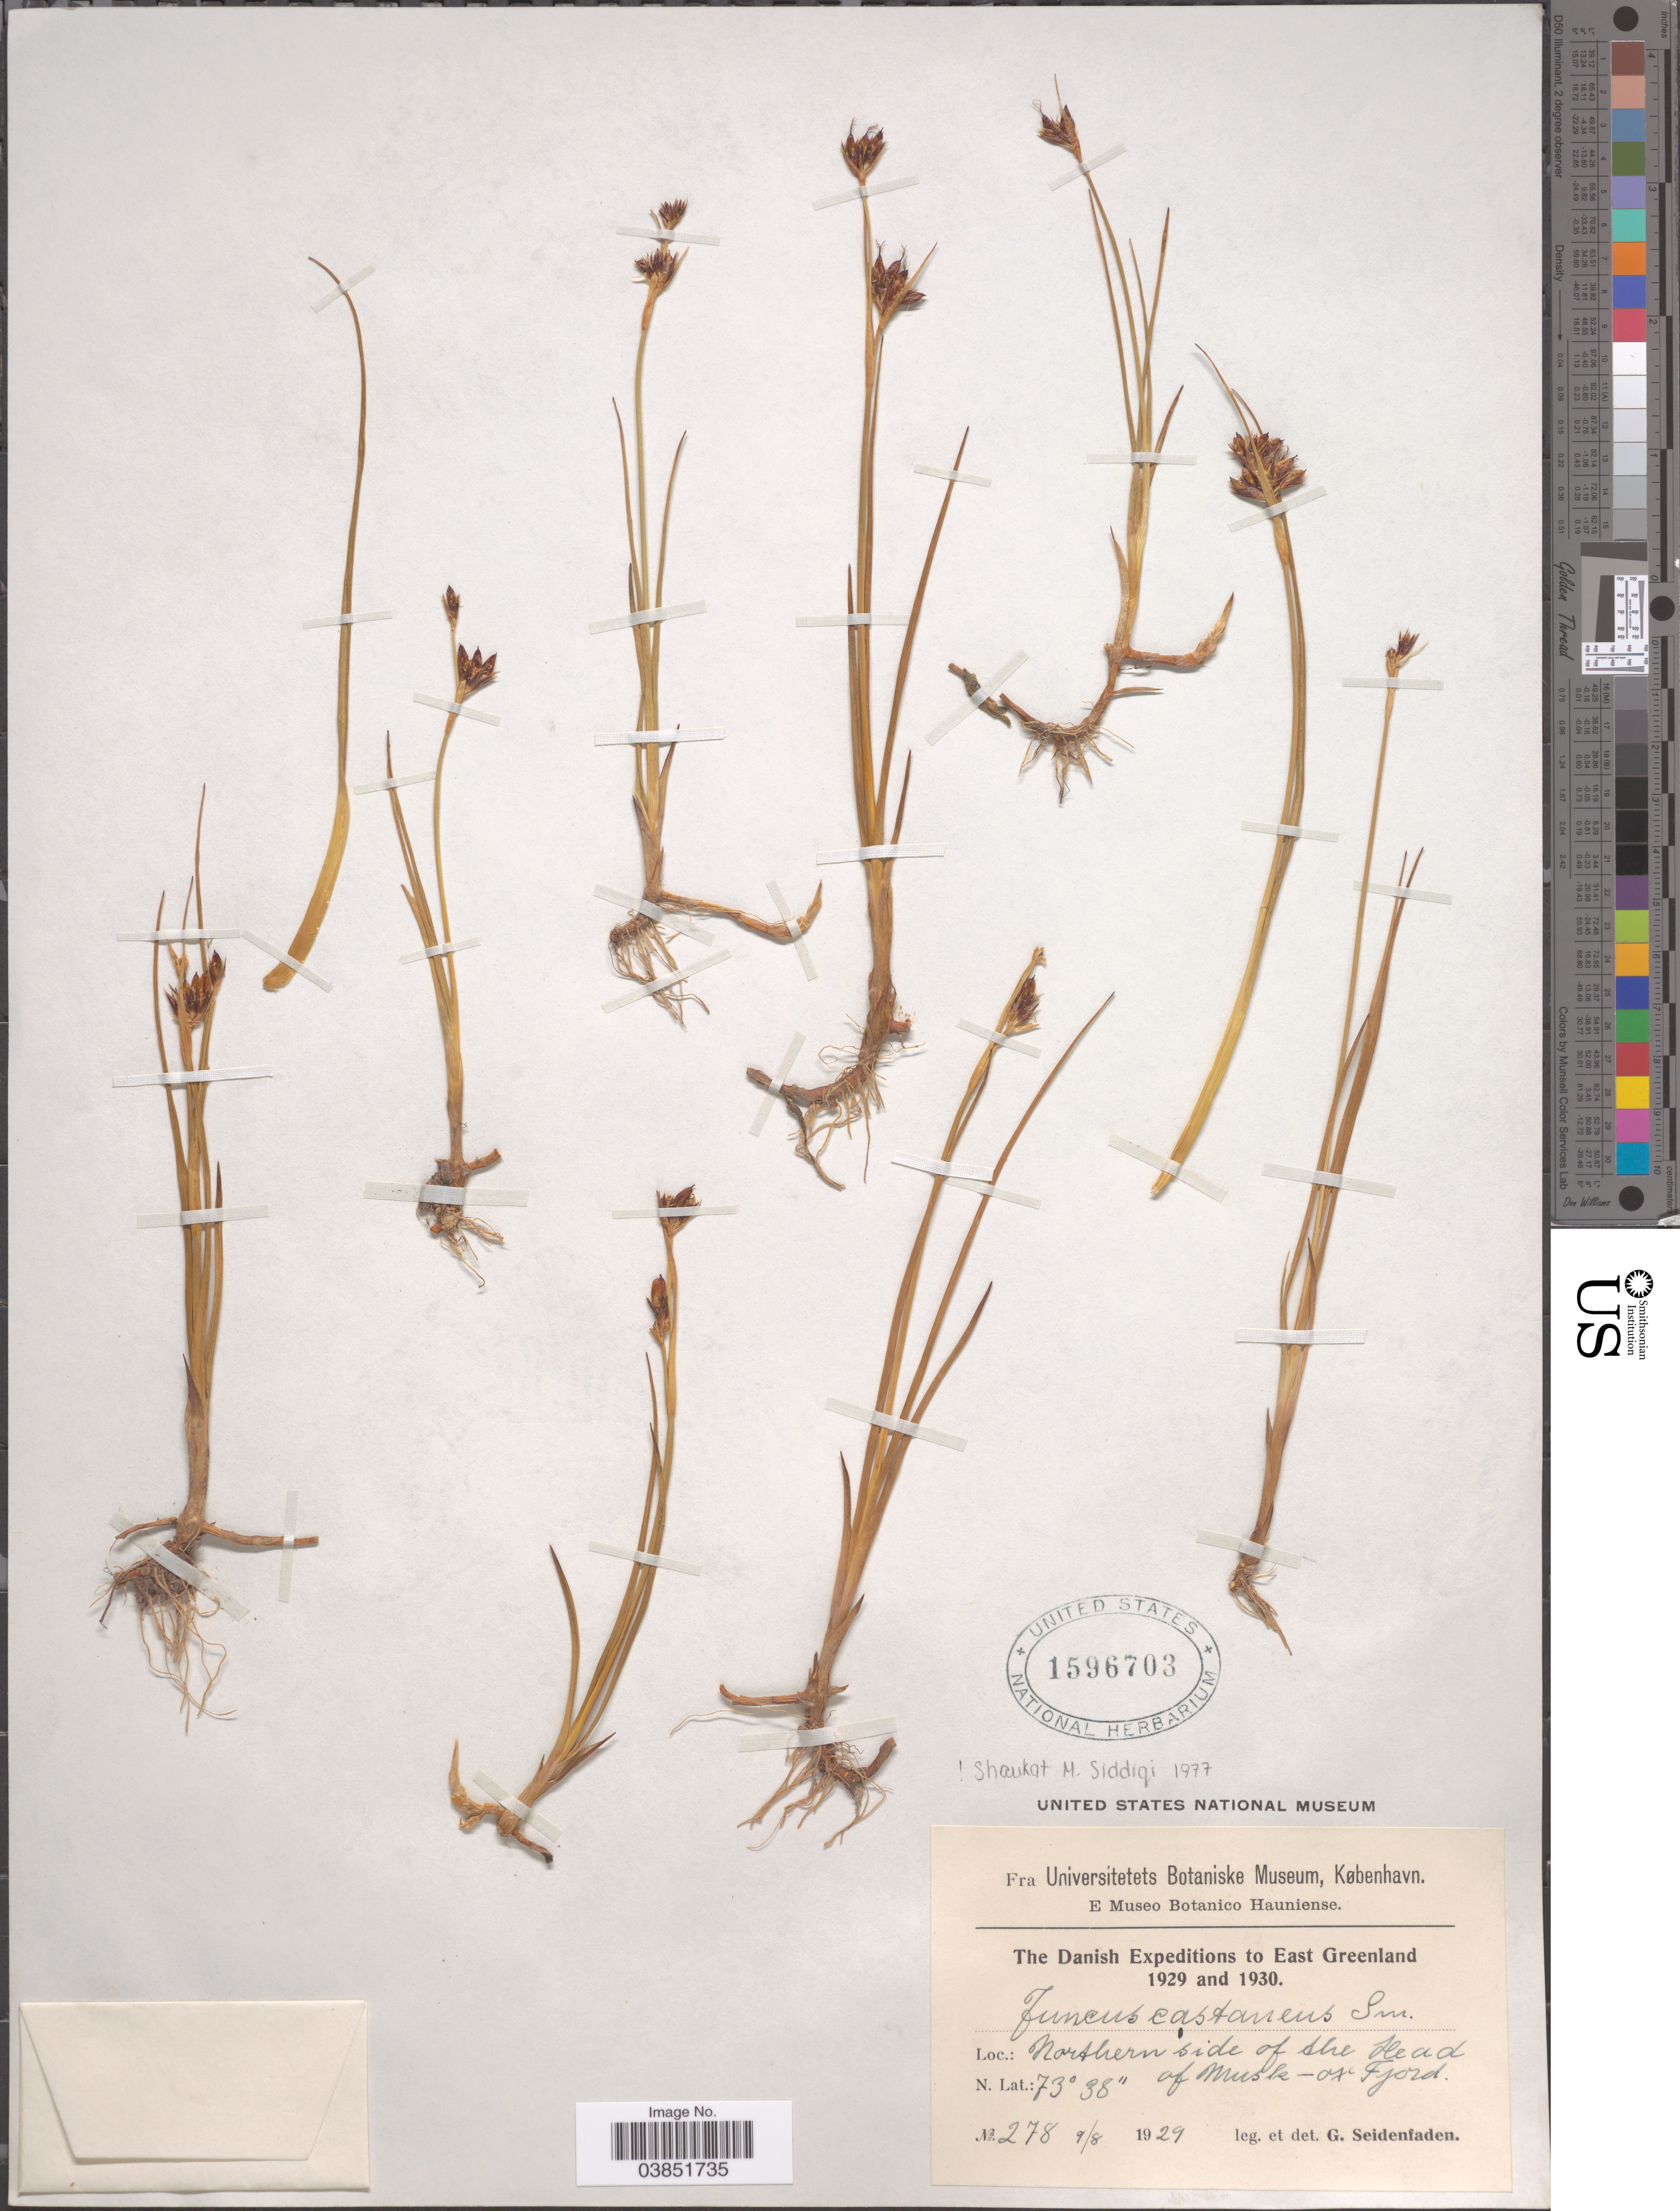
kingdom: Plantae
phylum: Tracheophyta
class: Liliopsida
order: Poales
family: Juncaceae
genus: Juncus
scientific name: Juncus castaneus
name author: Sm.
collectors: G. Seidenfaden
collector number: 278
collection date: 1929-08-09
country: Greenland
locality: East Greenland. Northern side of the Head of Musk-ox Fjord.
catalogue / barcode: US 1596703